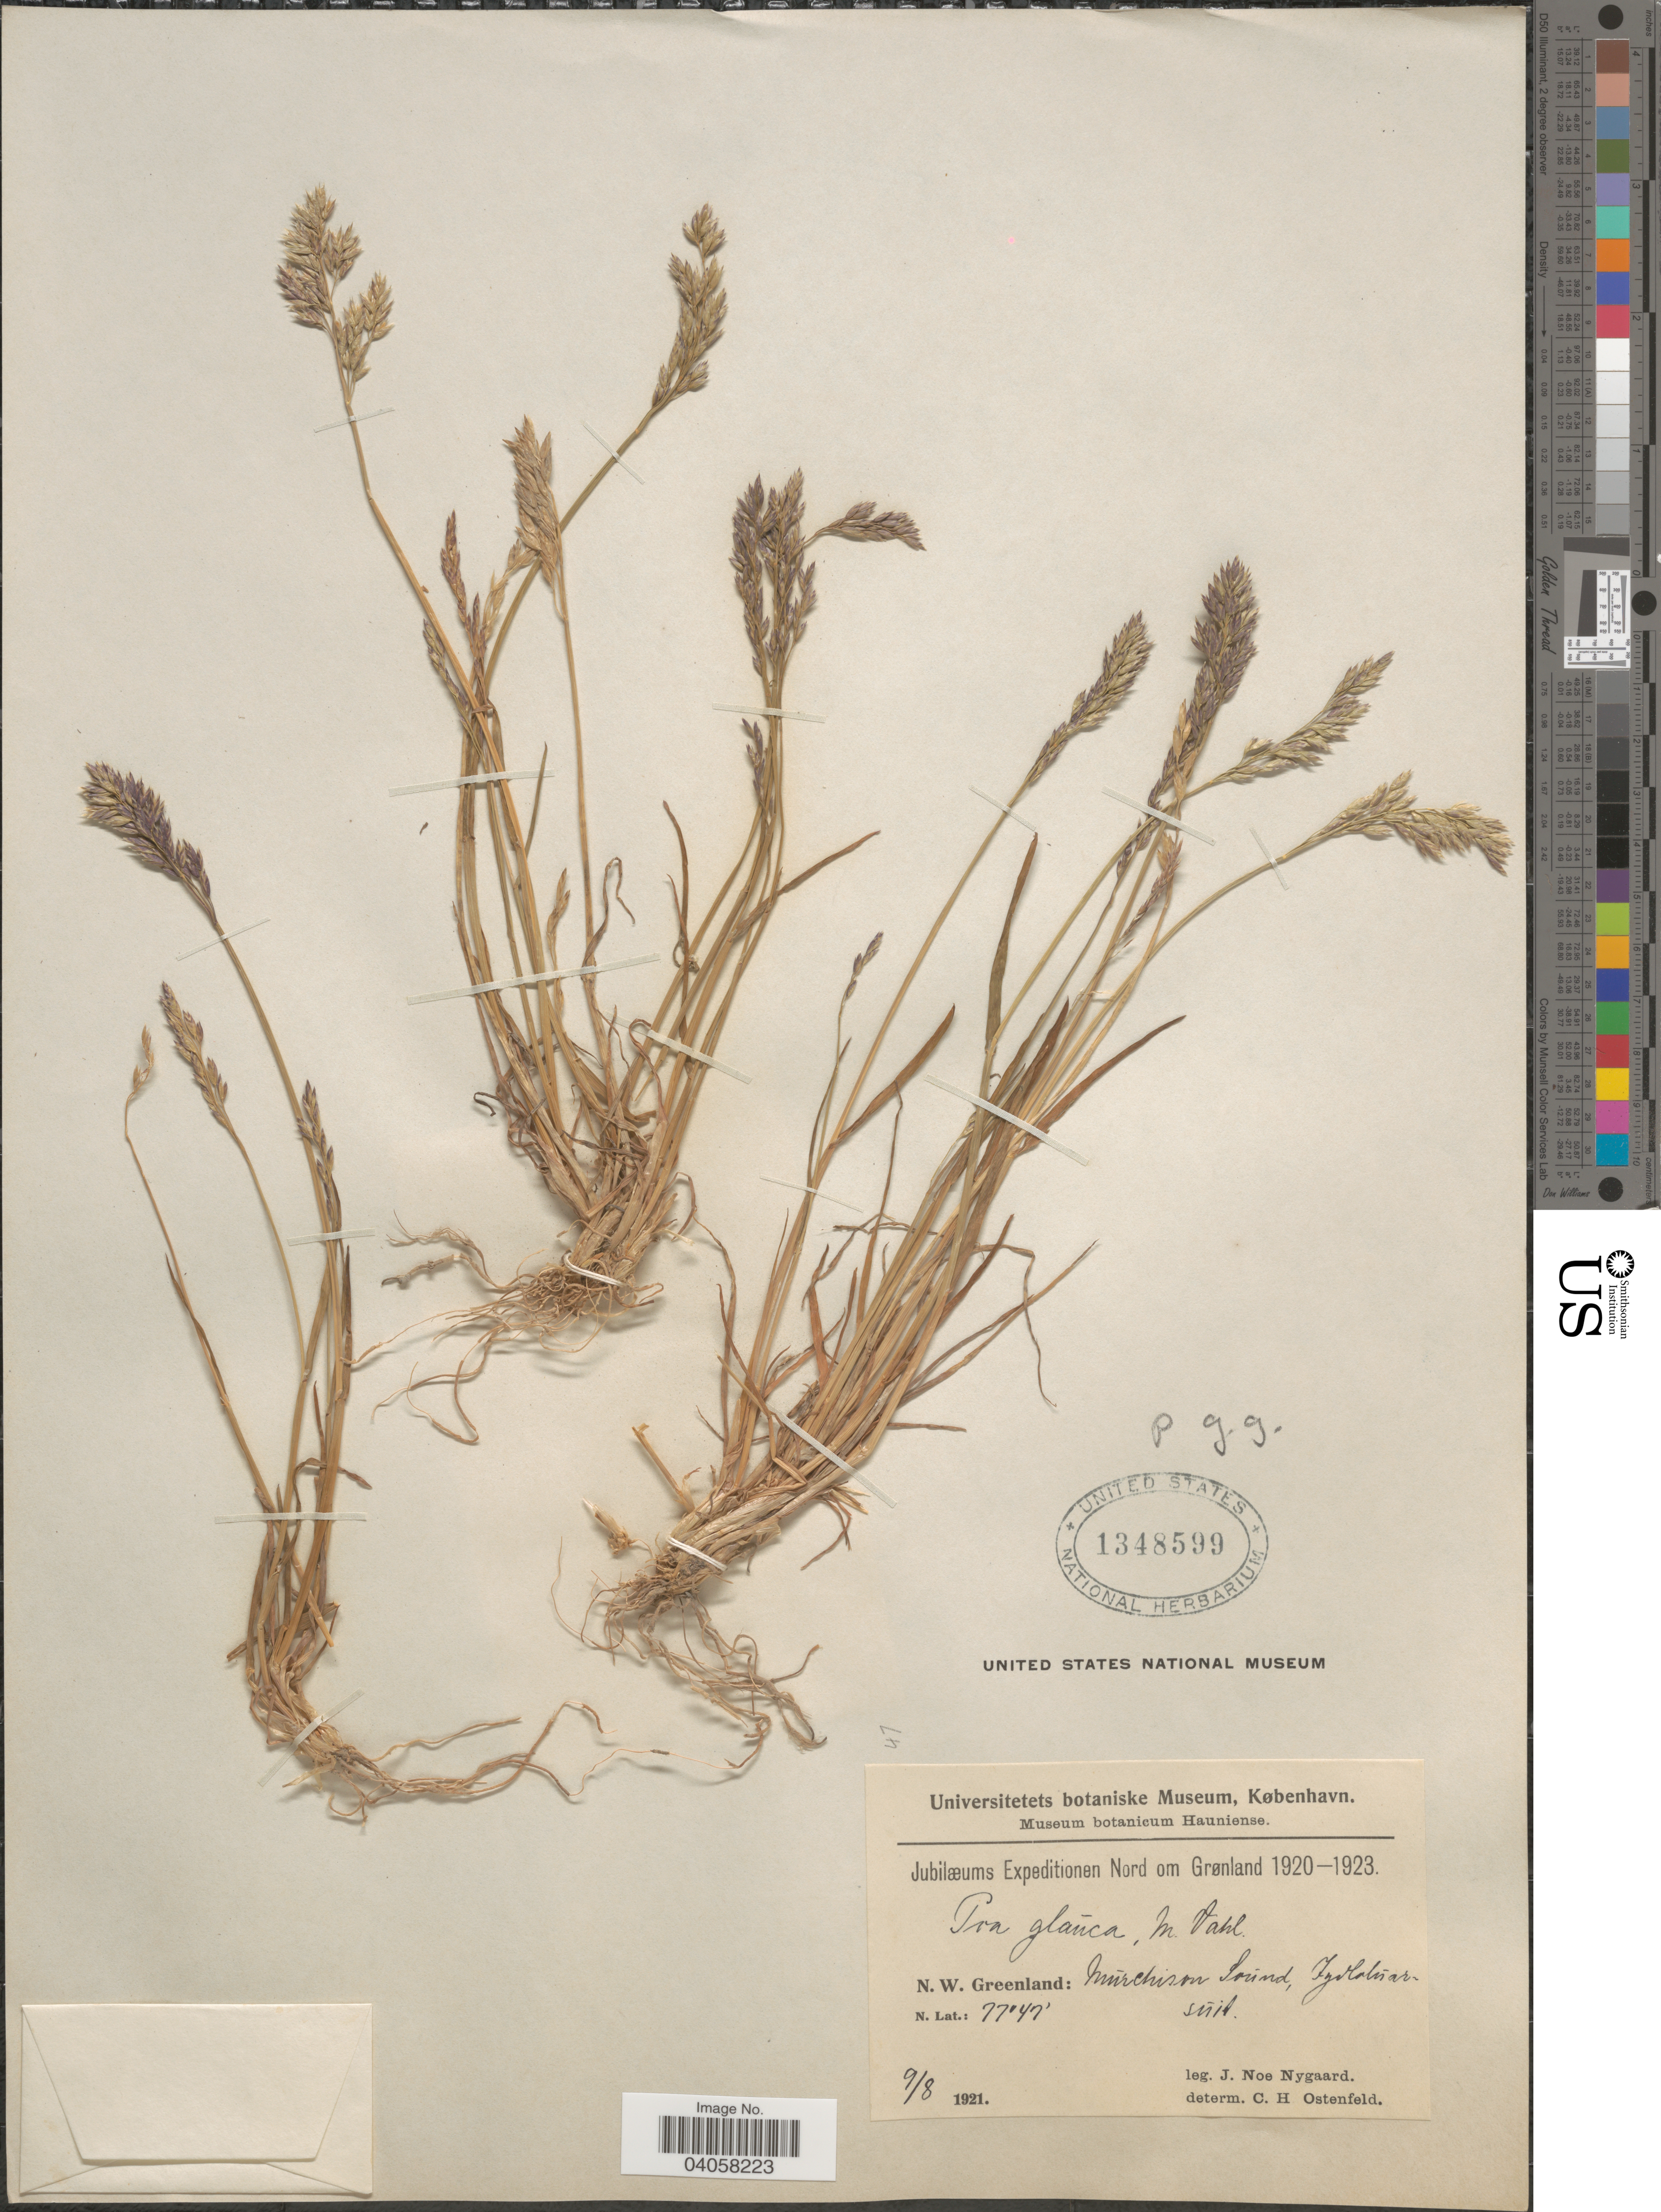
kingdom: Plantae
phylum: Tracheophyta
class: Liliopsida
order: Poales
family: Poaceae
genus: Poa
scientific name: Poa glauca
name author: Vahl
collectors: J. Nygaard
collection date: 1921-08-09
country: Greenland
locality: Nord om Grønland. N.W. Greenland: Múrchison Sound, Igdloluarsuit.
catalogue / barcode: US 1348599